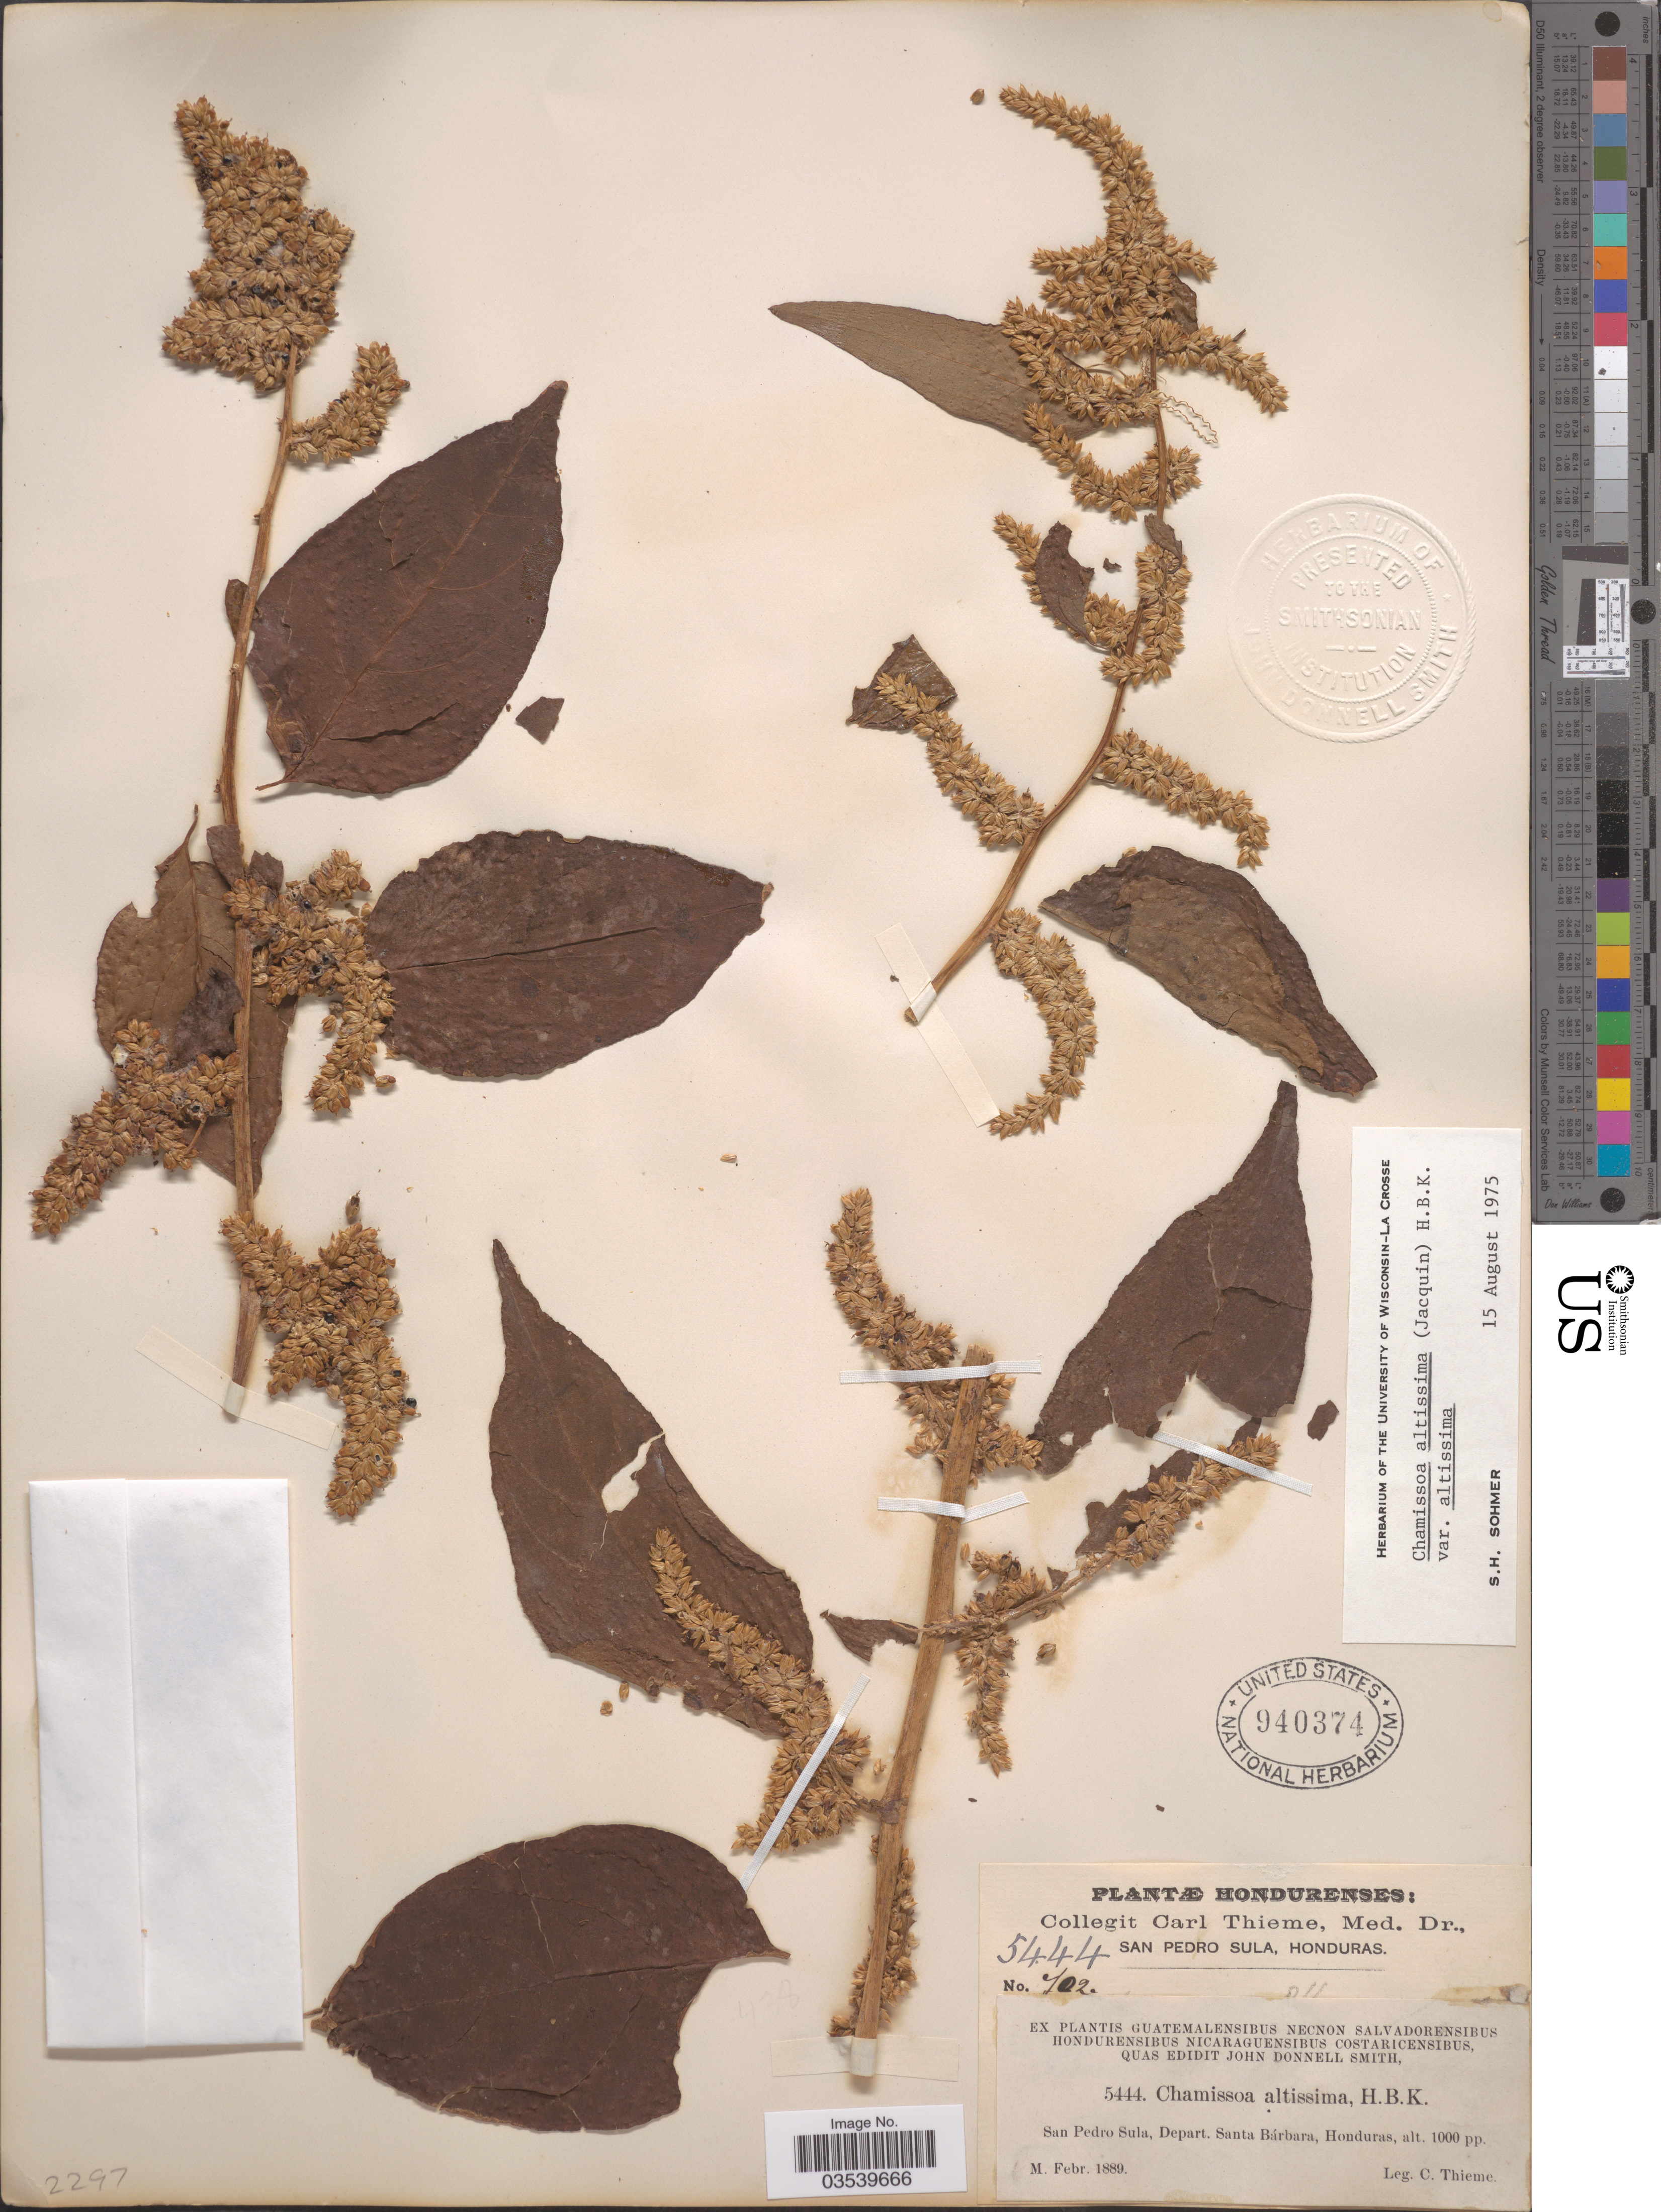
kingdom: Plantae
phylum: Tracheophyta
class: Magnoliopsida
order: Caryophyllales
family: Amaranthaceae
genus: Chamissoa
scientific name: Chamissoa altissima var. altissima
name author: (Jacq.) Kunth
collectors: C. Thieme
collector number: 5444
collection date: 1889-02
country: Honduras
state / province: Santa Bárbara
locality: San Pedro Sula, Depart. Santa Bárbara.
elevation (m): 305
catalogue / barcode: US 940374